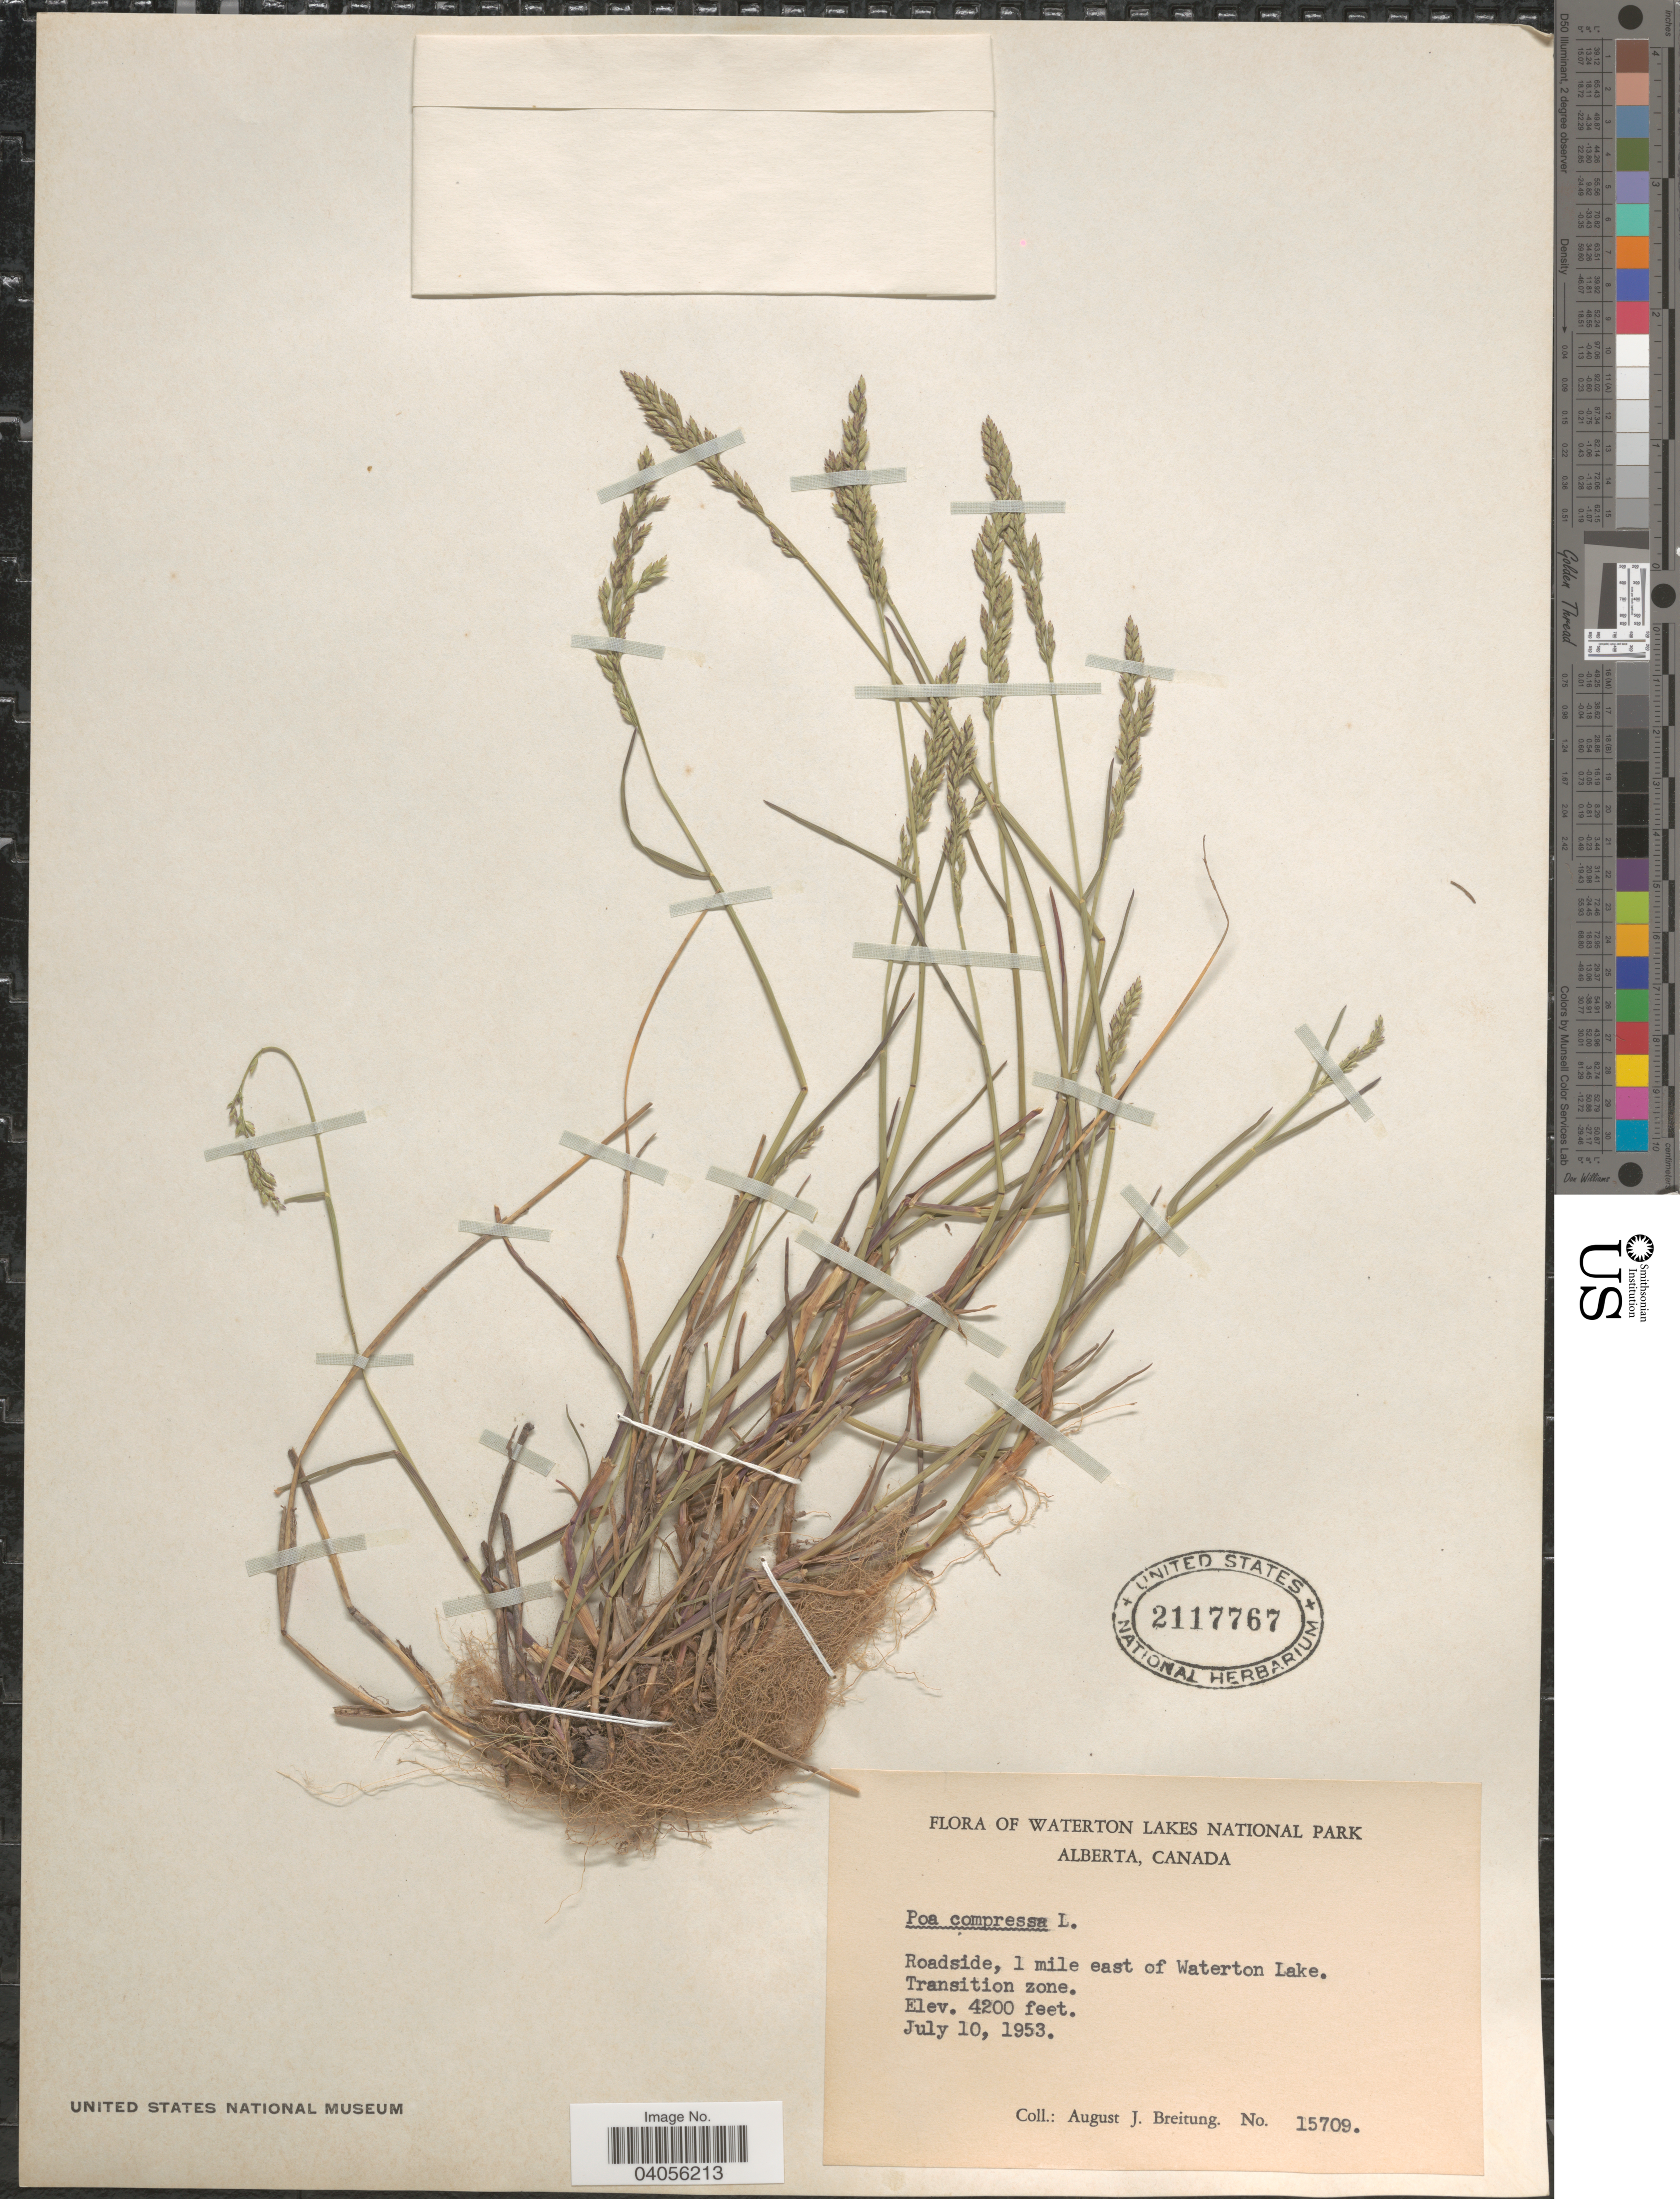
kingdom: Plantae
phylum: Tracheophyta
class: Liliopsida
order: Poales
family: Poaceae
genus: Poa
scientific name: Poa compressa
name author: L.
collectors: A. Breitung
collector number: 15709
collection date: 1953-07-10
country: Canada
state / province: Alberta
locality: Waterton Lakes National Park. Roadside, 1 mile east of Waterton Lake. Transition zone.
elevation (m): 1280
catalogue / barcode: US 2117767